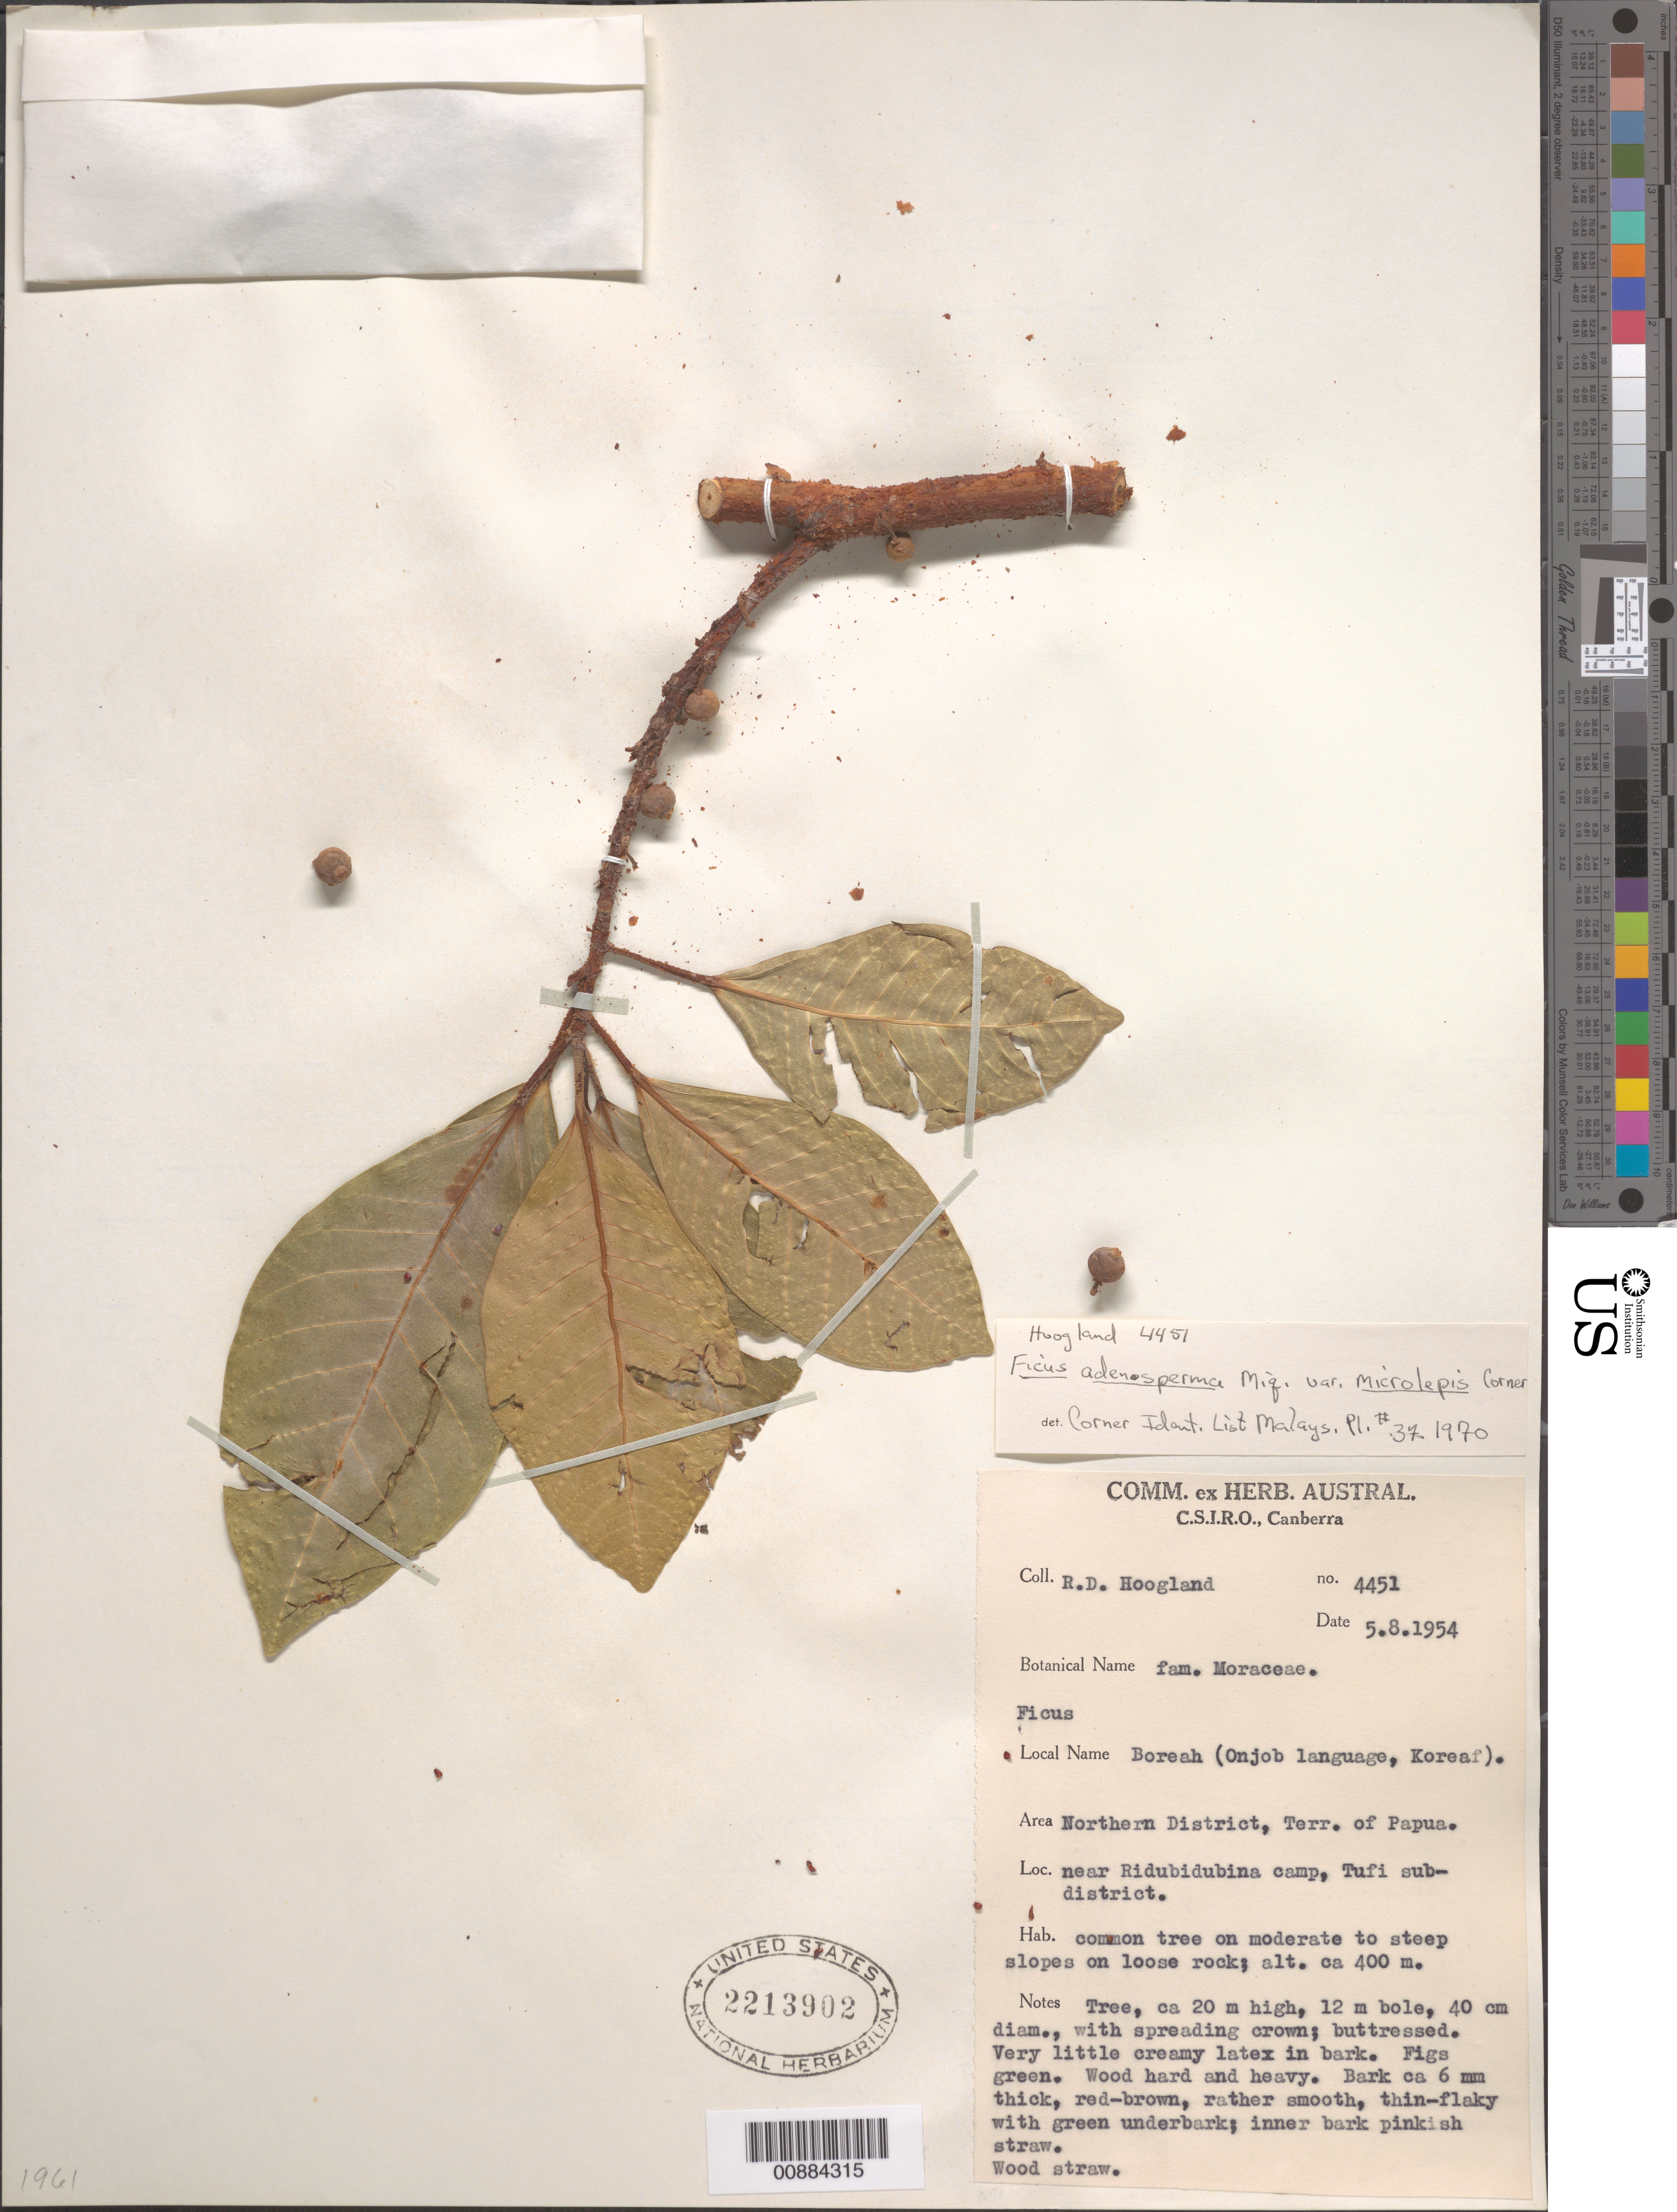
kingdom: Plantae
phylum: Tracheophyta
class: Magnoliopsida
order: Rosales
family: Moraceae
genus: Ficus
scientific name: Ficus adenosperma var. microlepis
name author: Corner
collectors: R. D. Hoogland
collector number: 4451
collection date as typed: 08 May 1954 or 05 Aug 1954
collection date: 1954-05-08 or 1954-08-05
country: Papua New Guinea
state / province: Northern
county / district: Tufi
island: New Guinea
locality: Northern Dist., Terr. Of Papua. Near Ridubidubina camp. Tufi subdistrict.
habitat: Common tree on moderate to steep slopes on loose rock.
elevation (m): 400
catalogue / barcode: US 2213902